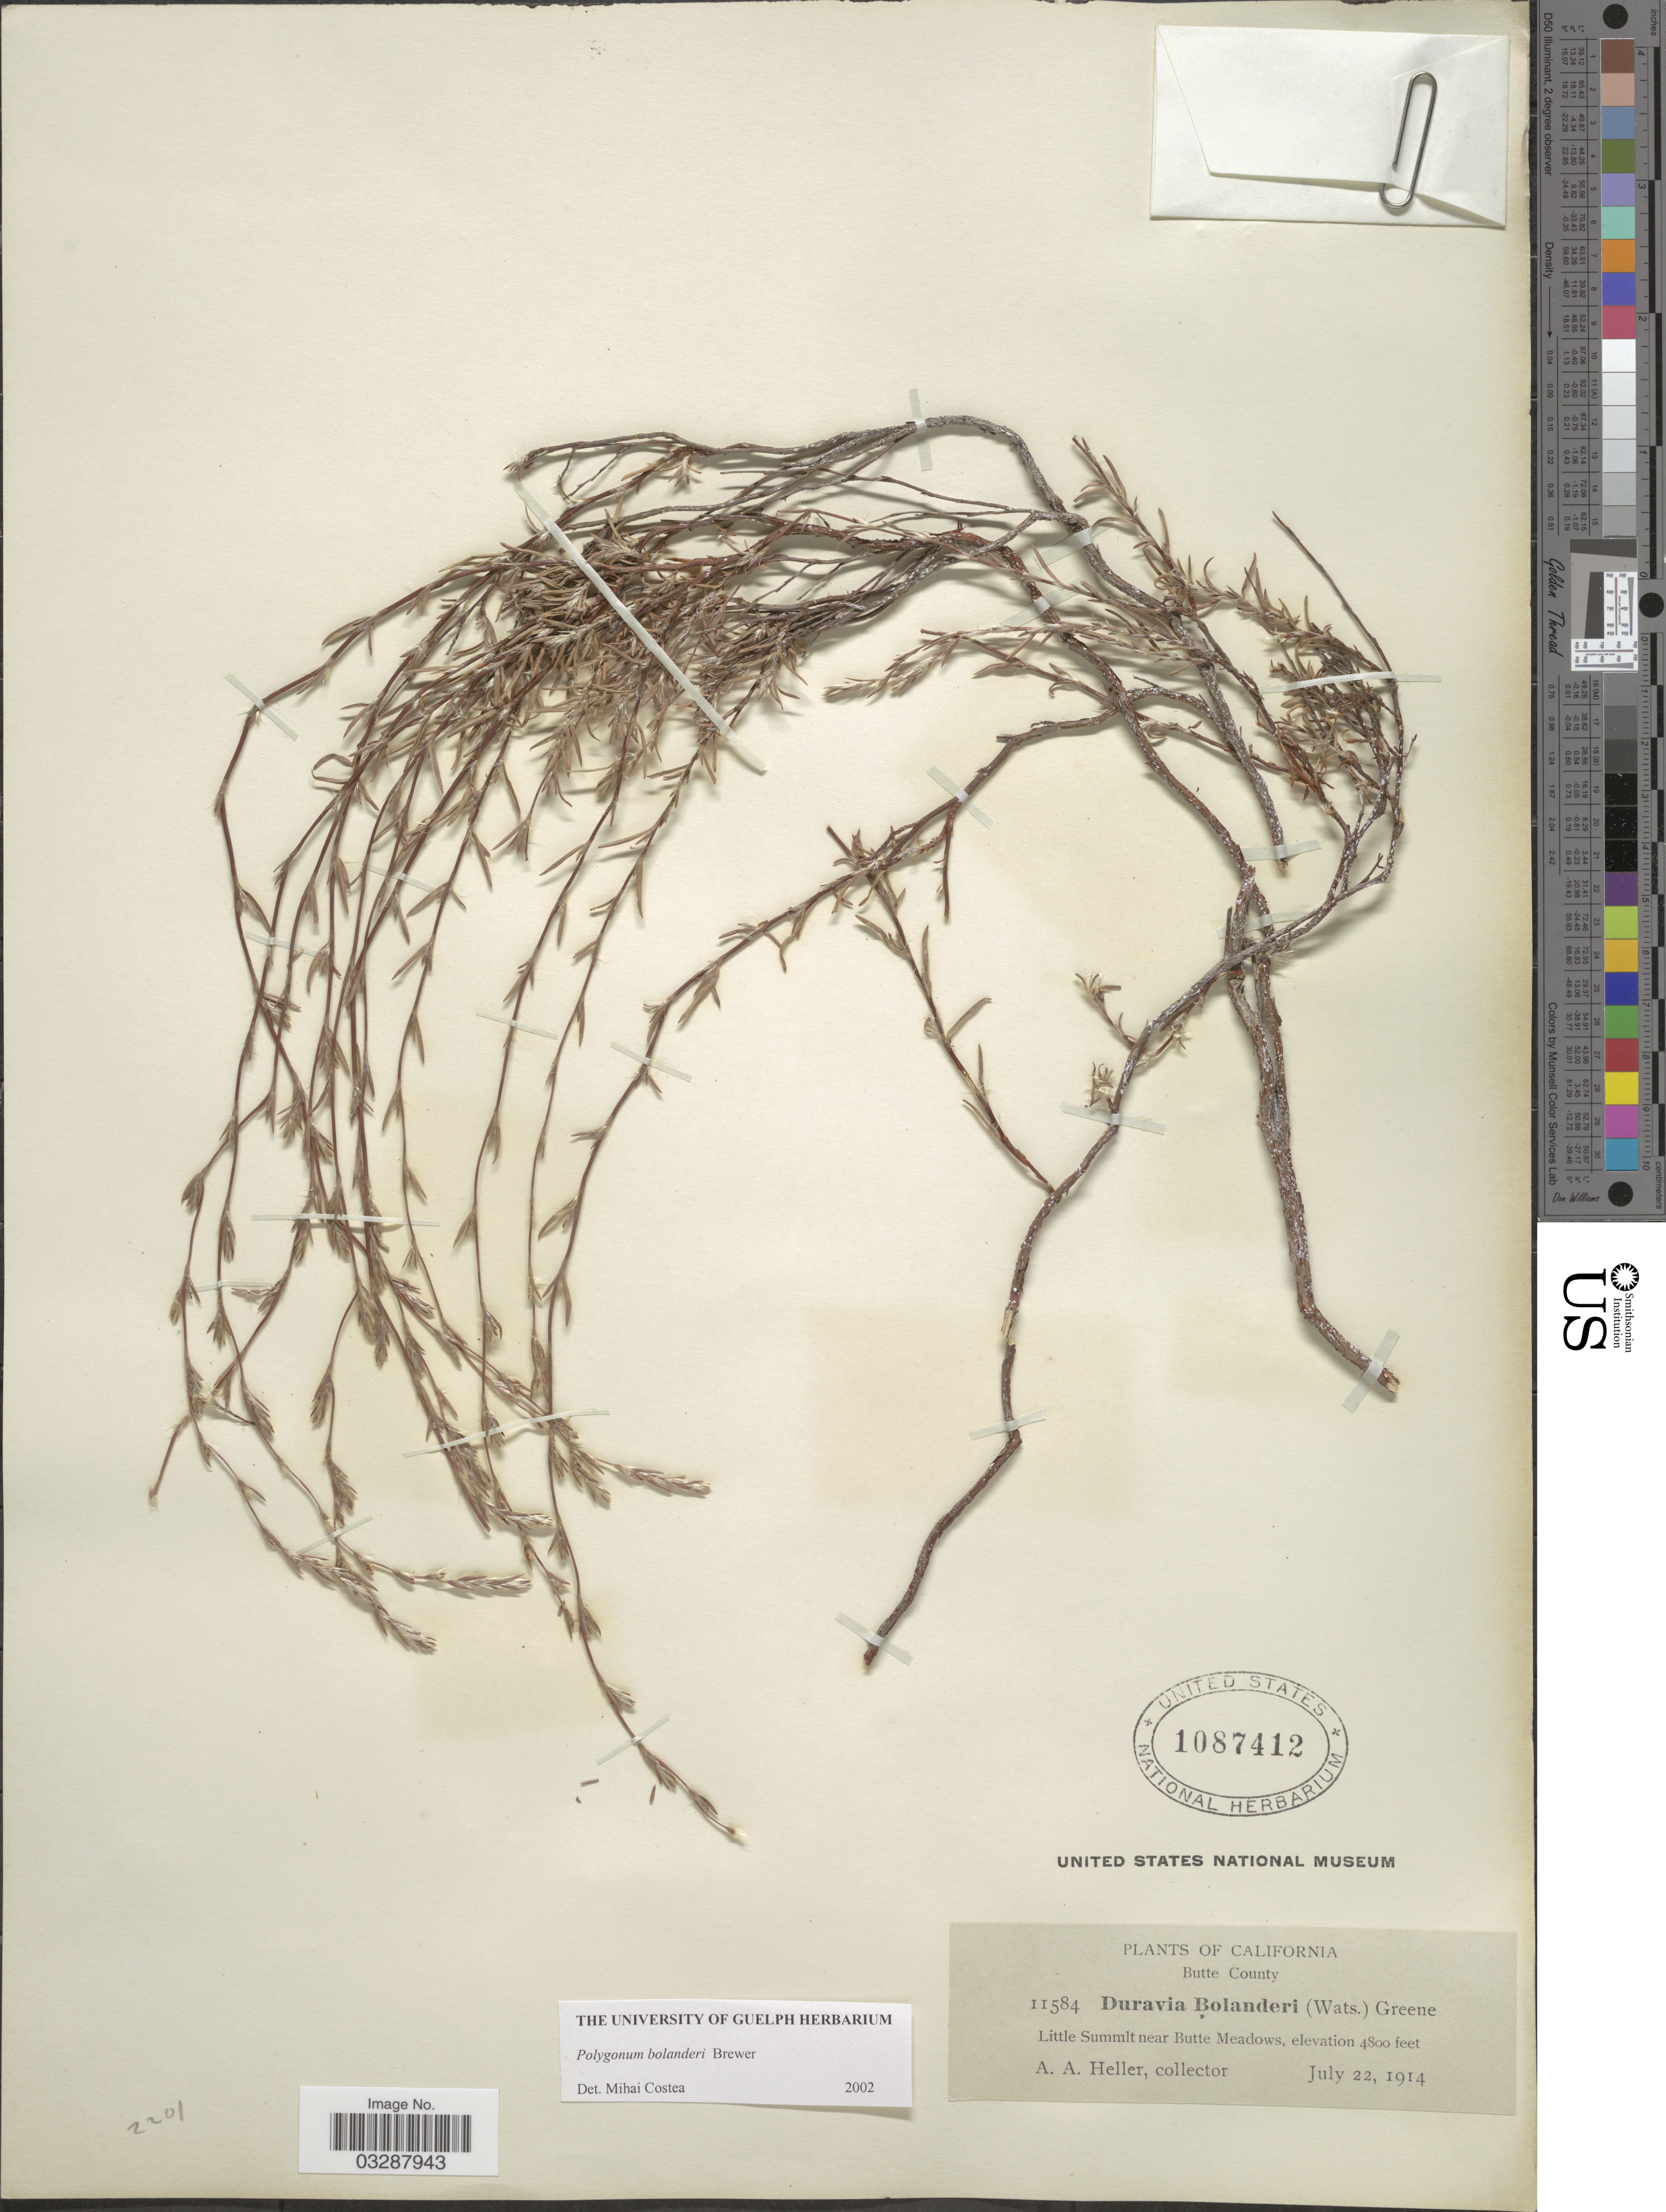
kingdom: Plantae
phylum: Tracheophyta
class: Magnoliopsida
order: Caryophyllales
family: Polygonaceae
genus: Polygonum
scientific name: Polygonum bolanderi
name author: W.H. Brewer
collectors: A. A. Heller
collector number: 11584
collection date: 1914-07-22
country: United States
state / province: California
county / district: Butte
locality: Butte County, Little Summlt near Butte Meadows.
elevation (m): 1463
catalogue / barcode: US 1087412